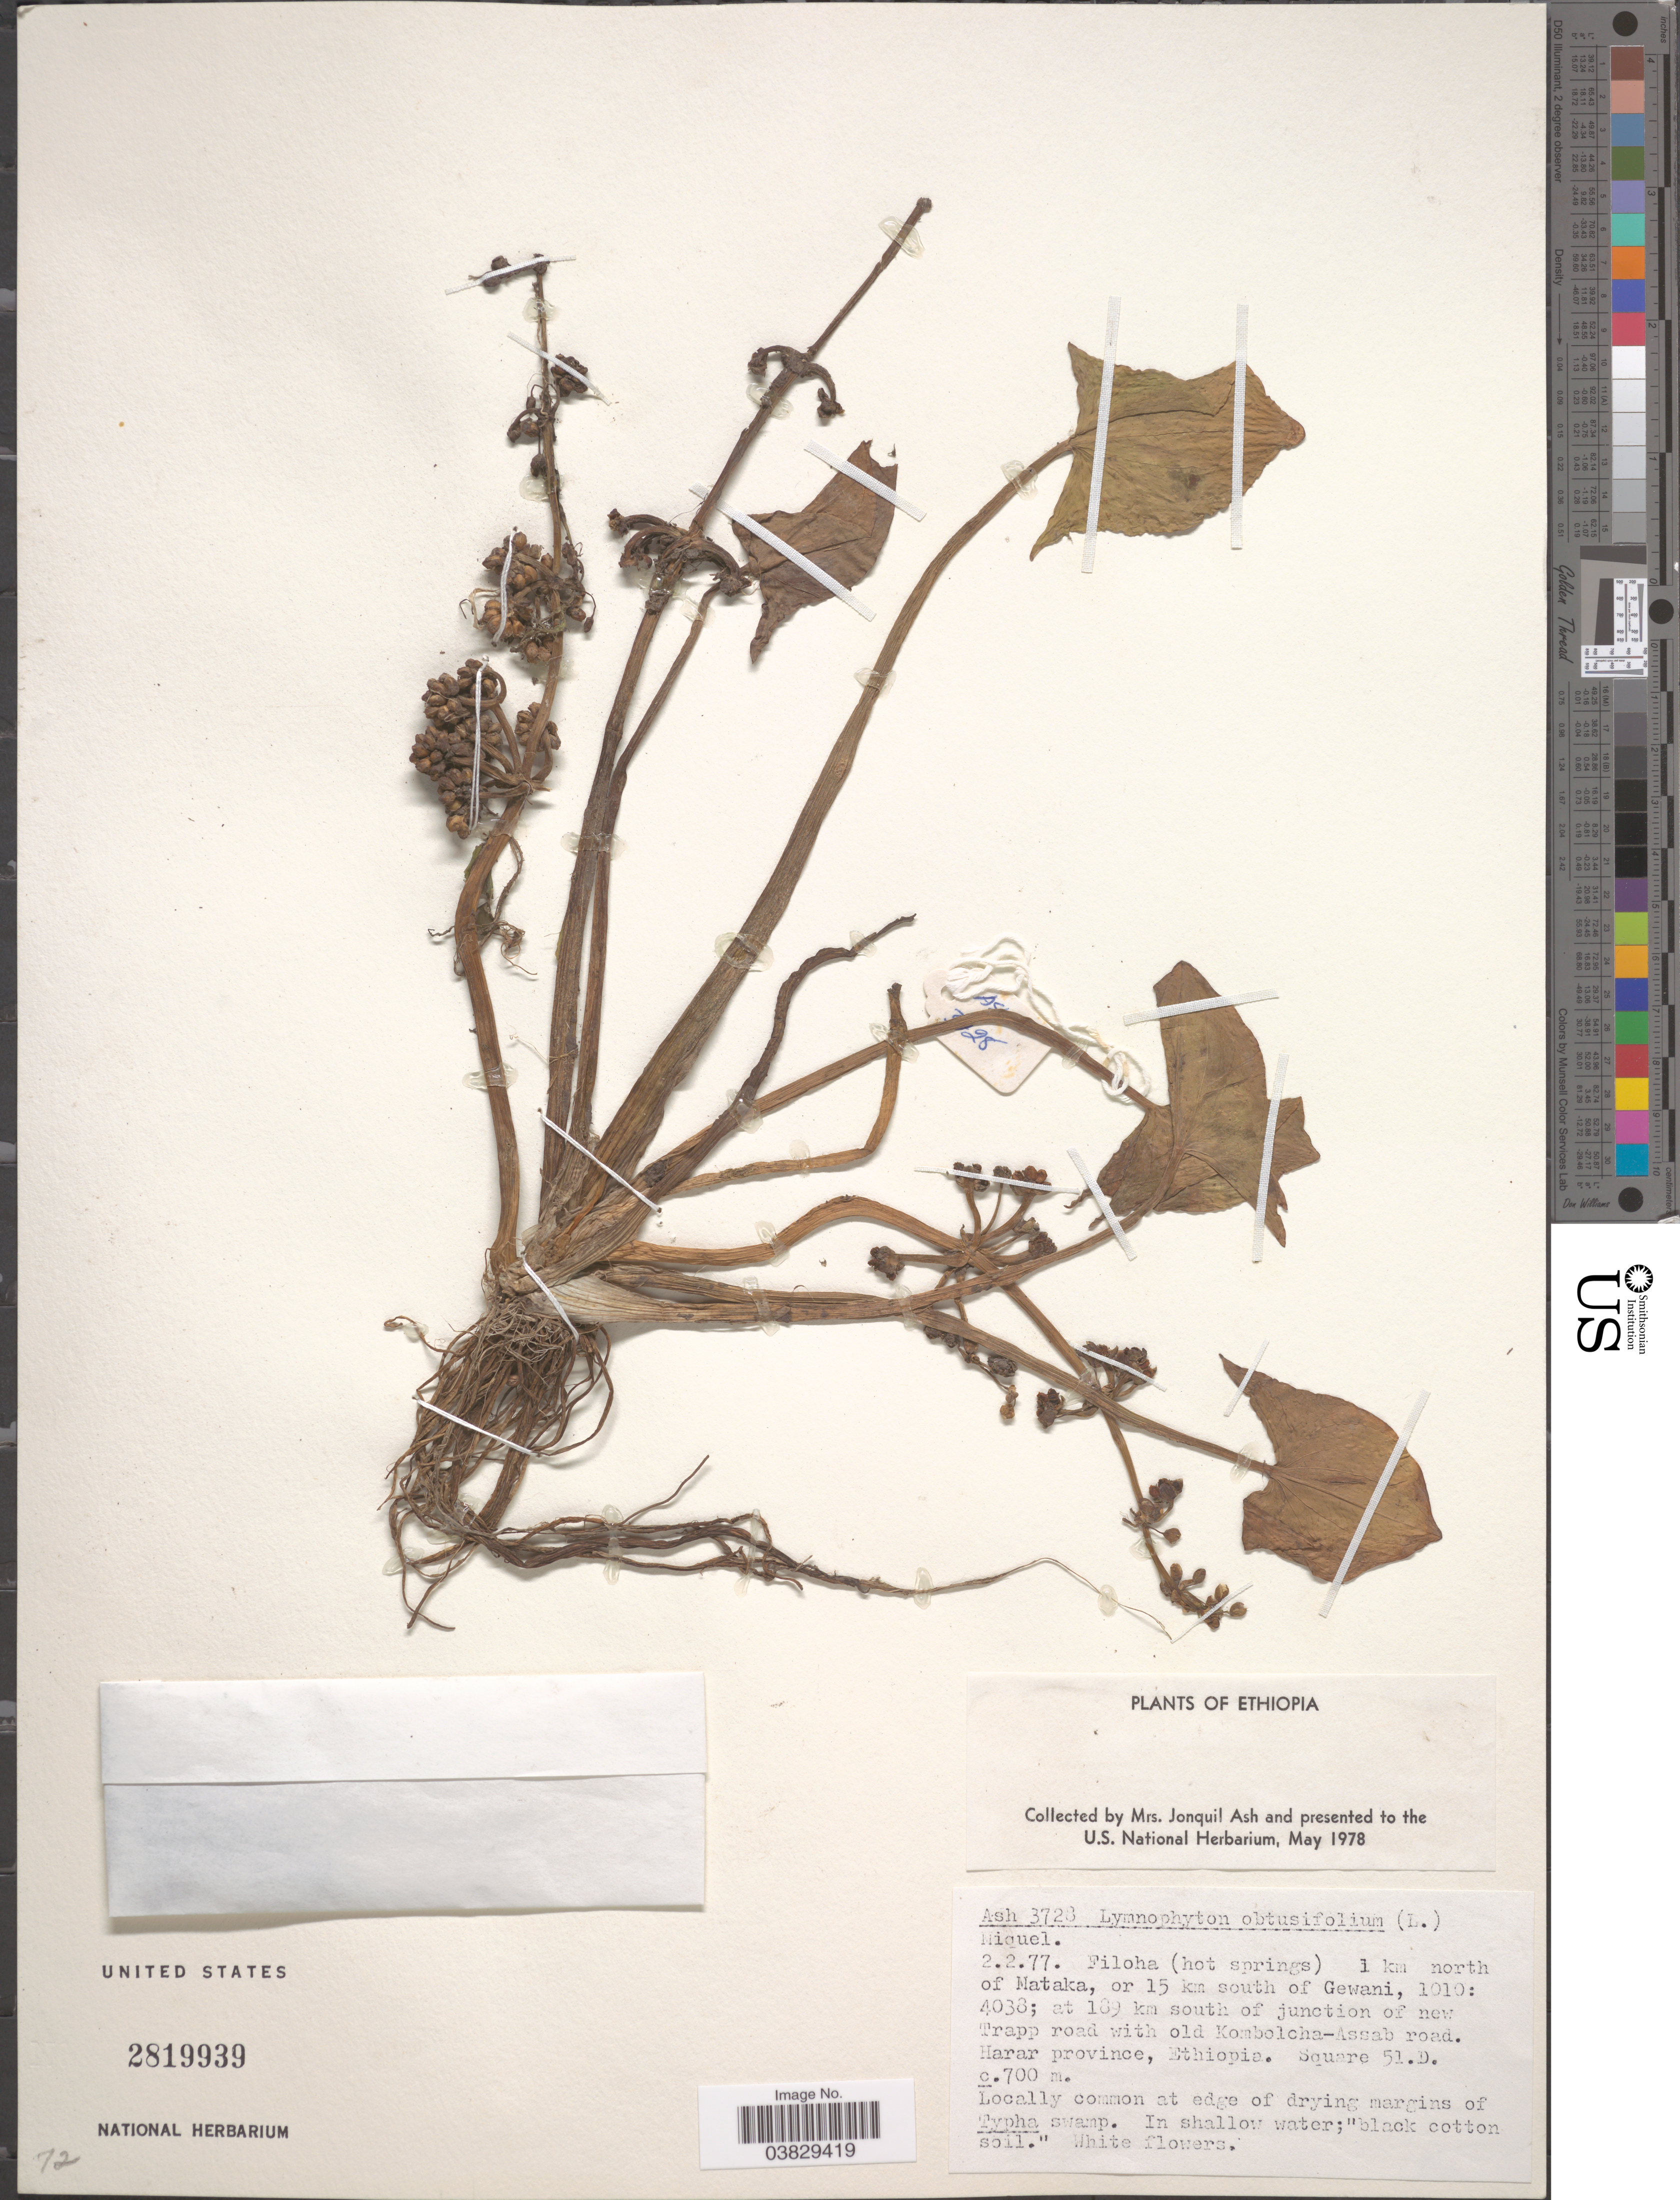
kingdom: Plantae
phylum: Tracheophyta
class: Liliopsida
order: Alismatales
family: Alismataceae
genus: Limnophyton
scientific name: Limnophyton obtusifolium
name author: (L.) Miq.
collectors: J. Ash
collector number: Ash378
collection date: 1977-02-02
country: Ethiopia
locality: Filoha (hot springs) 1 km north of Mataka, or 15 km south of Gewani, 1010:4038; at 189 km south of junction of new Trapp road with old Kombolcha-Assab road. Harar province. Square 51.D.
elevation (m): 700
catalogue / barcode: US 2819939